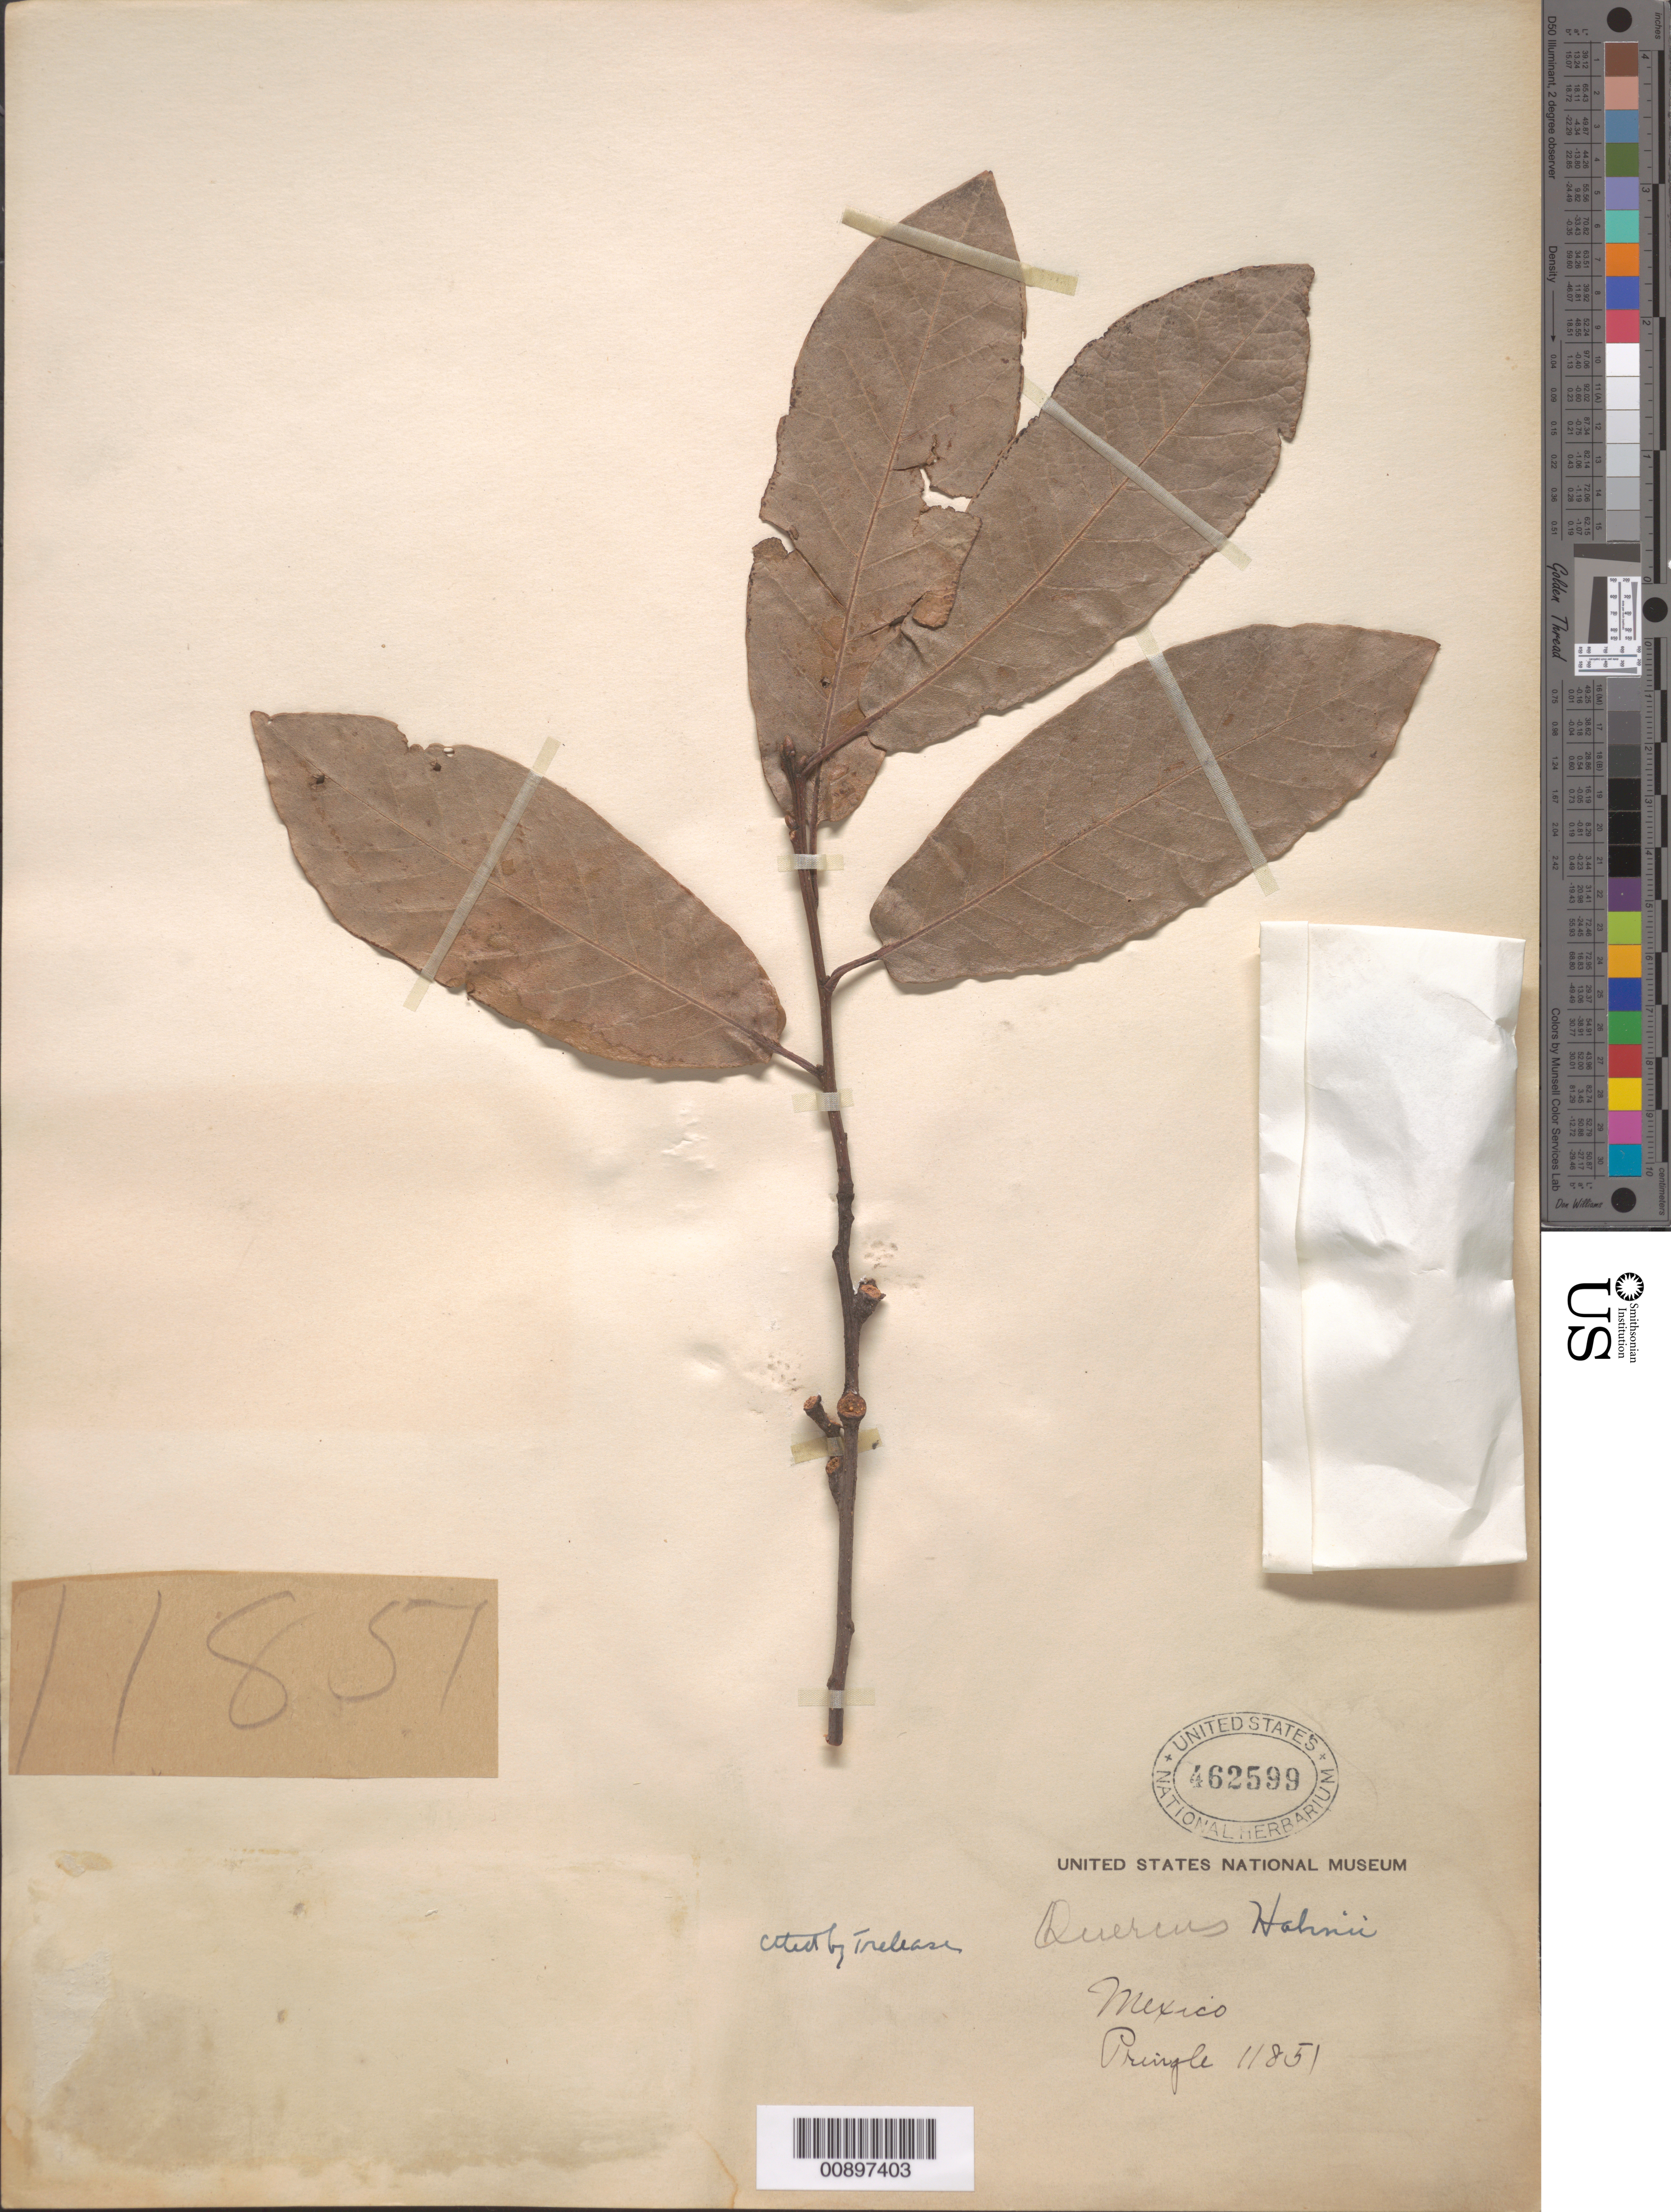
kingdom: Plantae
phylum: Tracheophyta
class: Magnoliopsida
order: Fagales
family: Fagaceae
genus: Quercus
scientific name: Quercus hahnii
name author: Trel.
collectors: C. G. Pringle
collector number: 11851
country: Mexico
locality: Mexico.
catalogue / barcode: US 462599